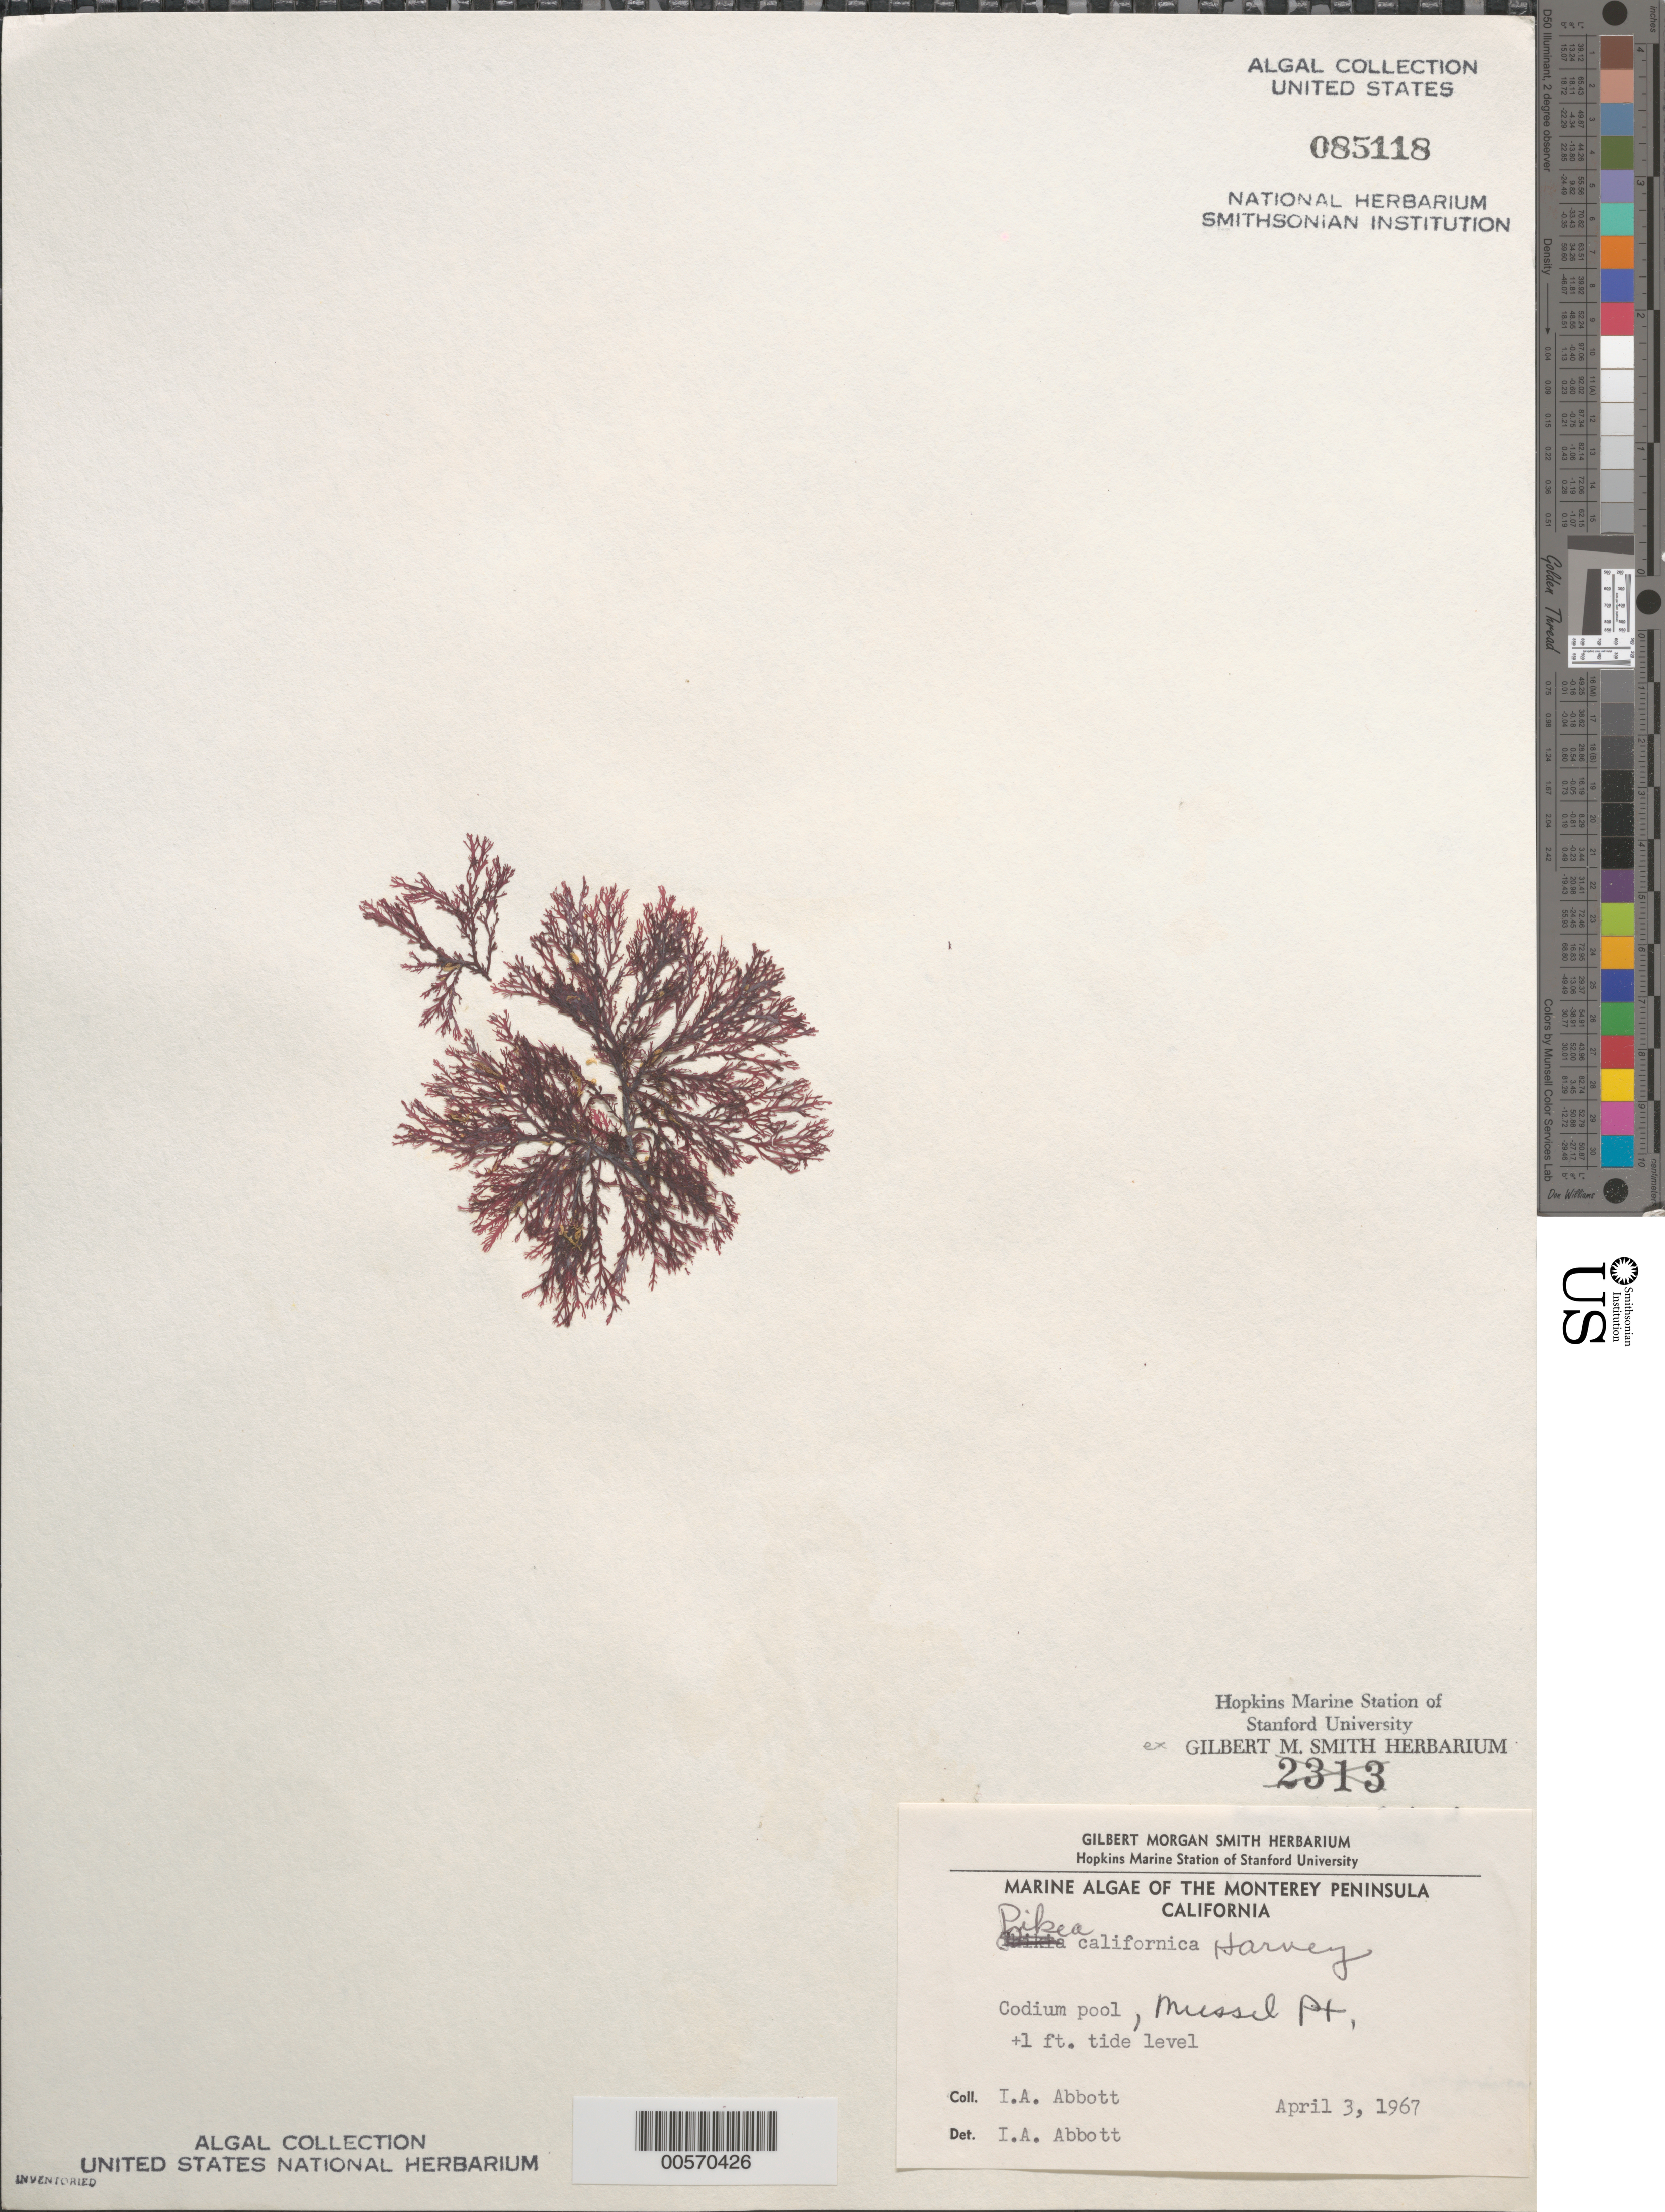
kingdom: Plantae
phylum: Rhodophyta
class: Florideophyceae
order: Gigartinales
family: Dumontiaceae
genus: Pikea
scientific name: Pikea californica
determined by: Abbott, Isabella A.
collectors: I. A. Abbott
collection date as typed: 03 Apr 1967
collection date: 1967-04-03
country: United States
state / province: California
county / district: Monterey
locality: Mussel Point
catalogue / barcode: US 85118